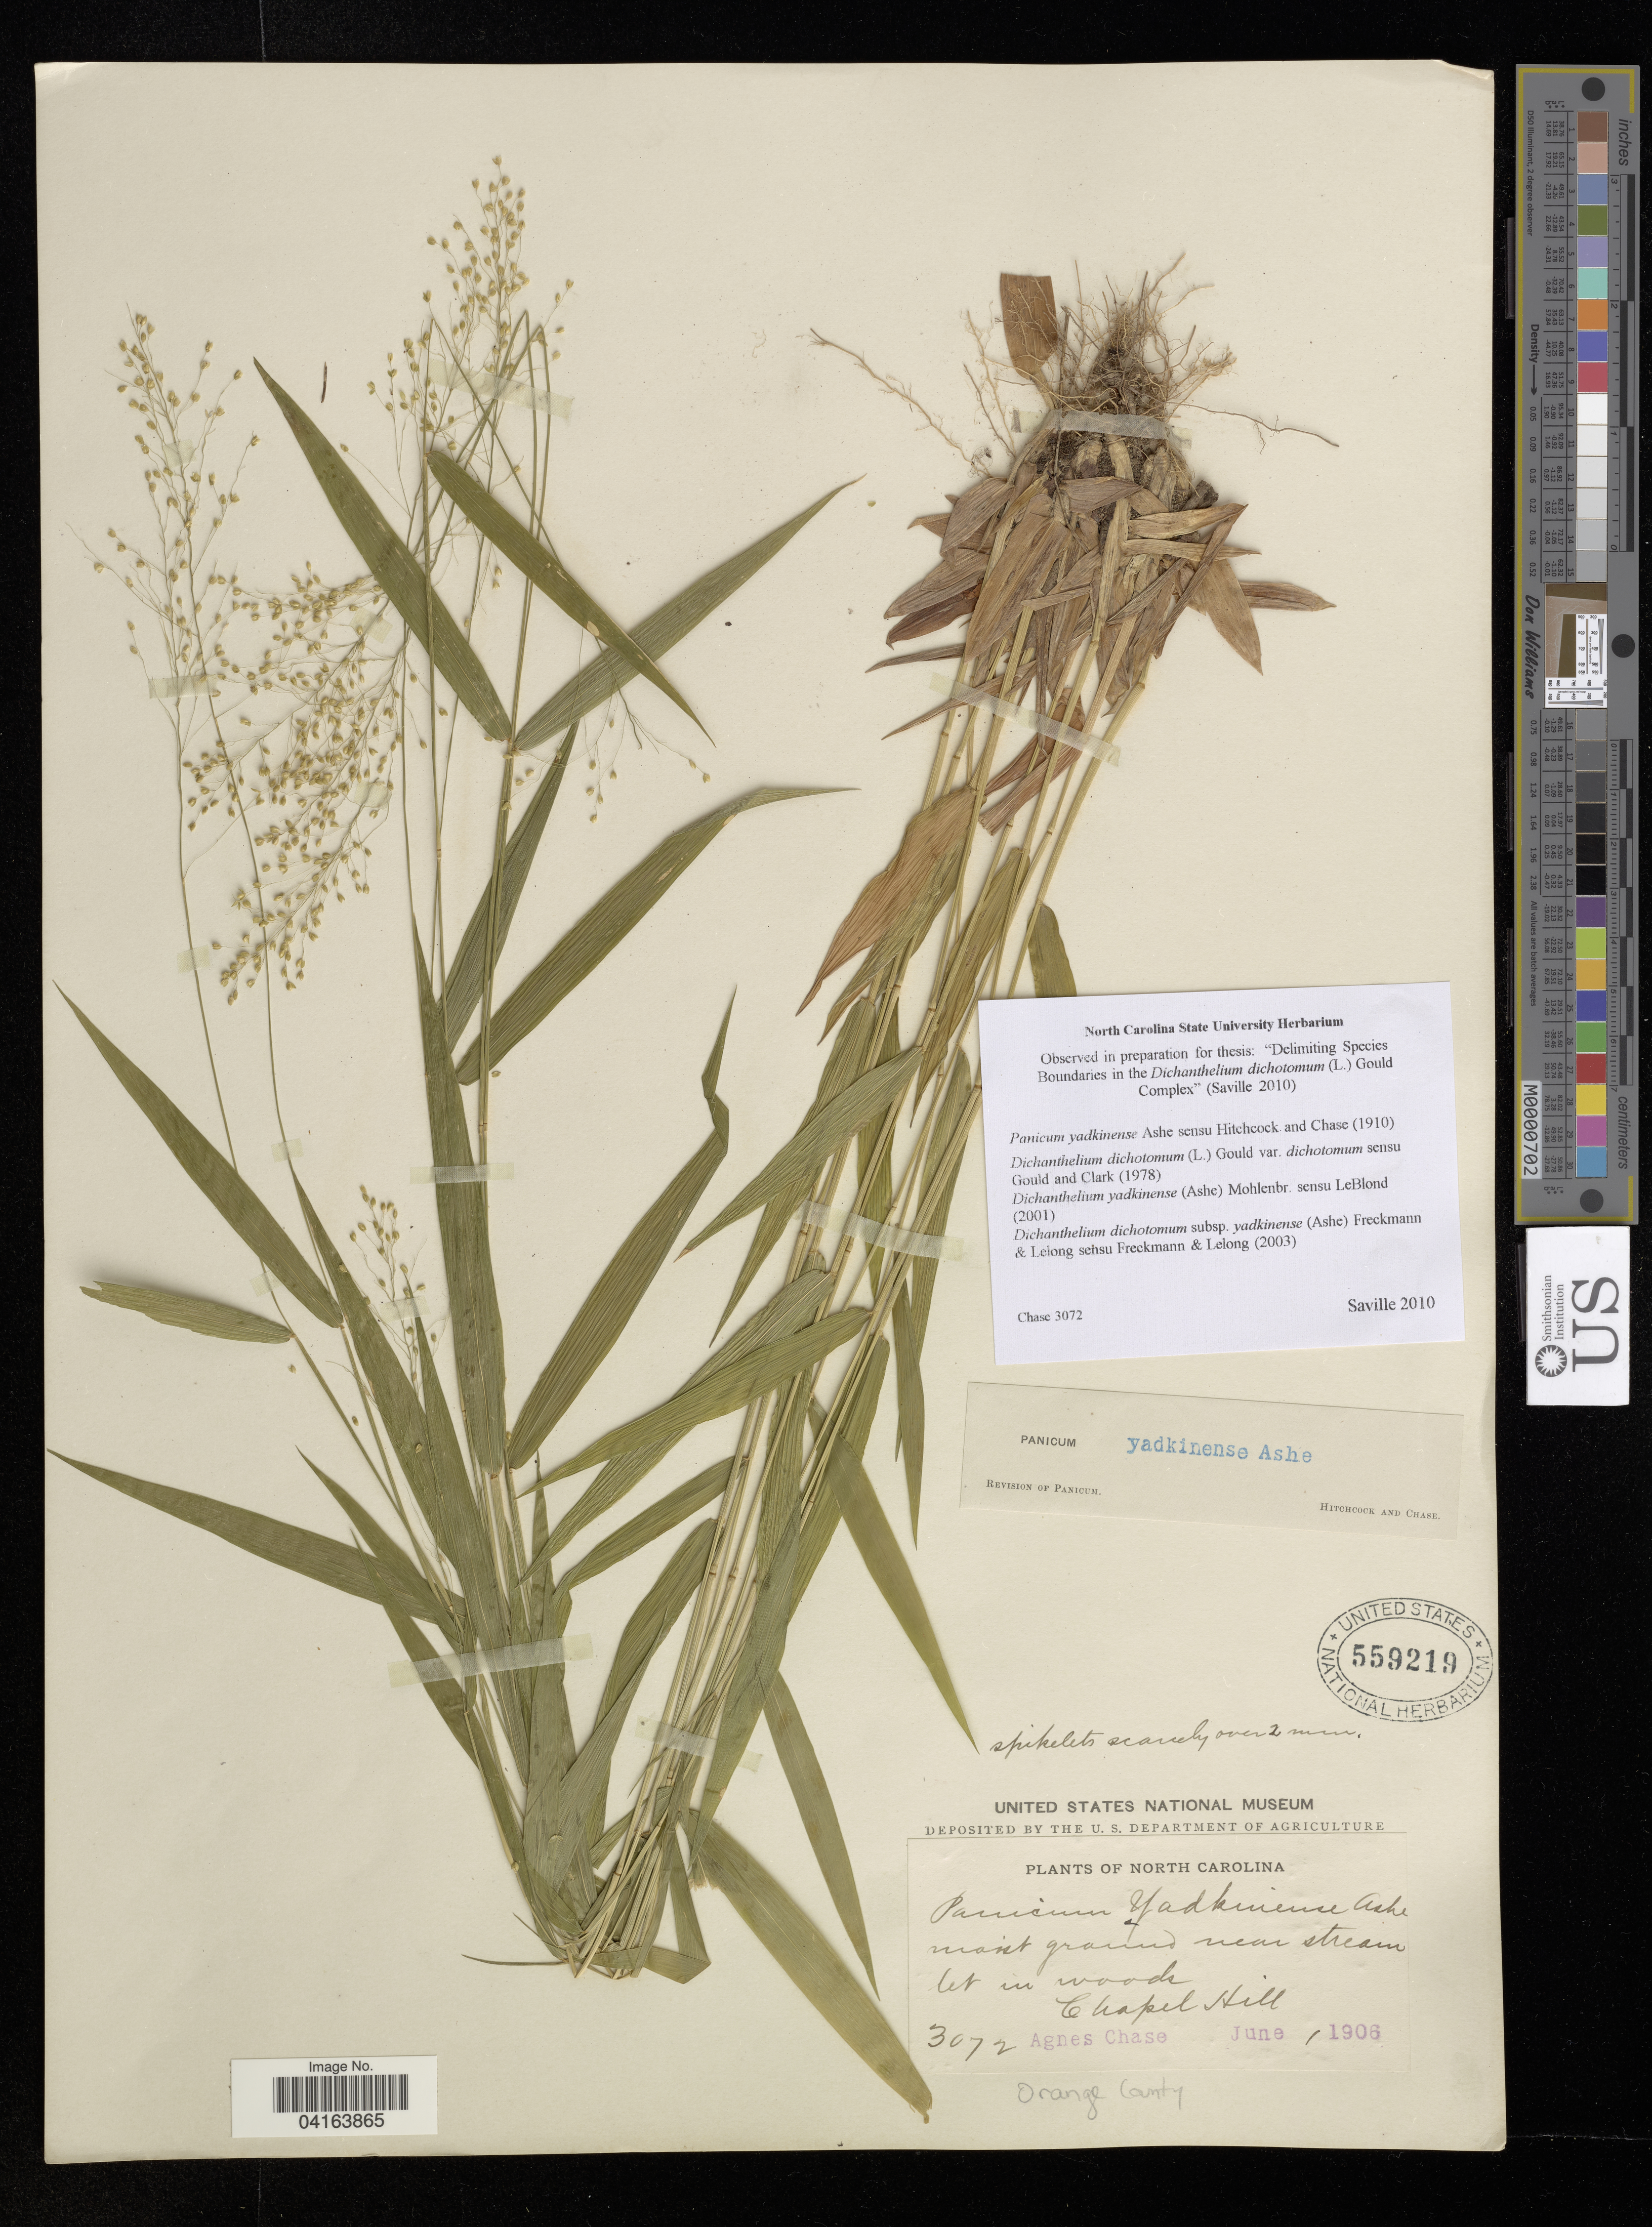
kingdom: Plantae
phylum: Tracheophyta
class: Liliopsida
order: Poales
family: Poaceae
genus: Dichanthelium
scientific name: Dichanthelium dichotomum subsp. yadkinense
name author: (Ashe) Freckmann & Lelong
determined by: Saville, A. C., (NCSC), North Carolina State University (UNITED STATES)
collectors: A. Chase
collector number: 3072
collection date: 1906-06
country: United States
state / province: North Carolina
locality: Chapel Hill. Orange County.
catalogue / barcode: US 559219